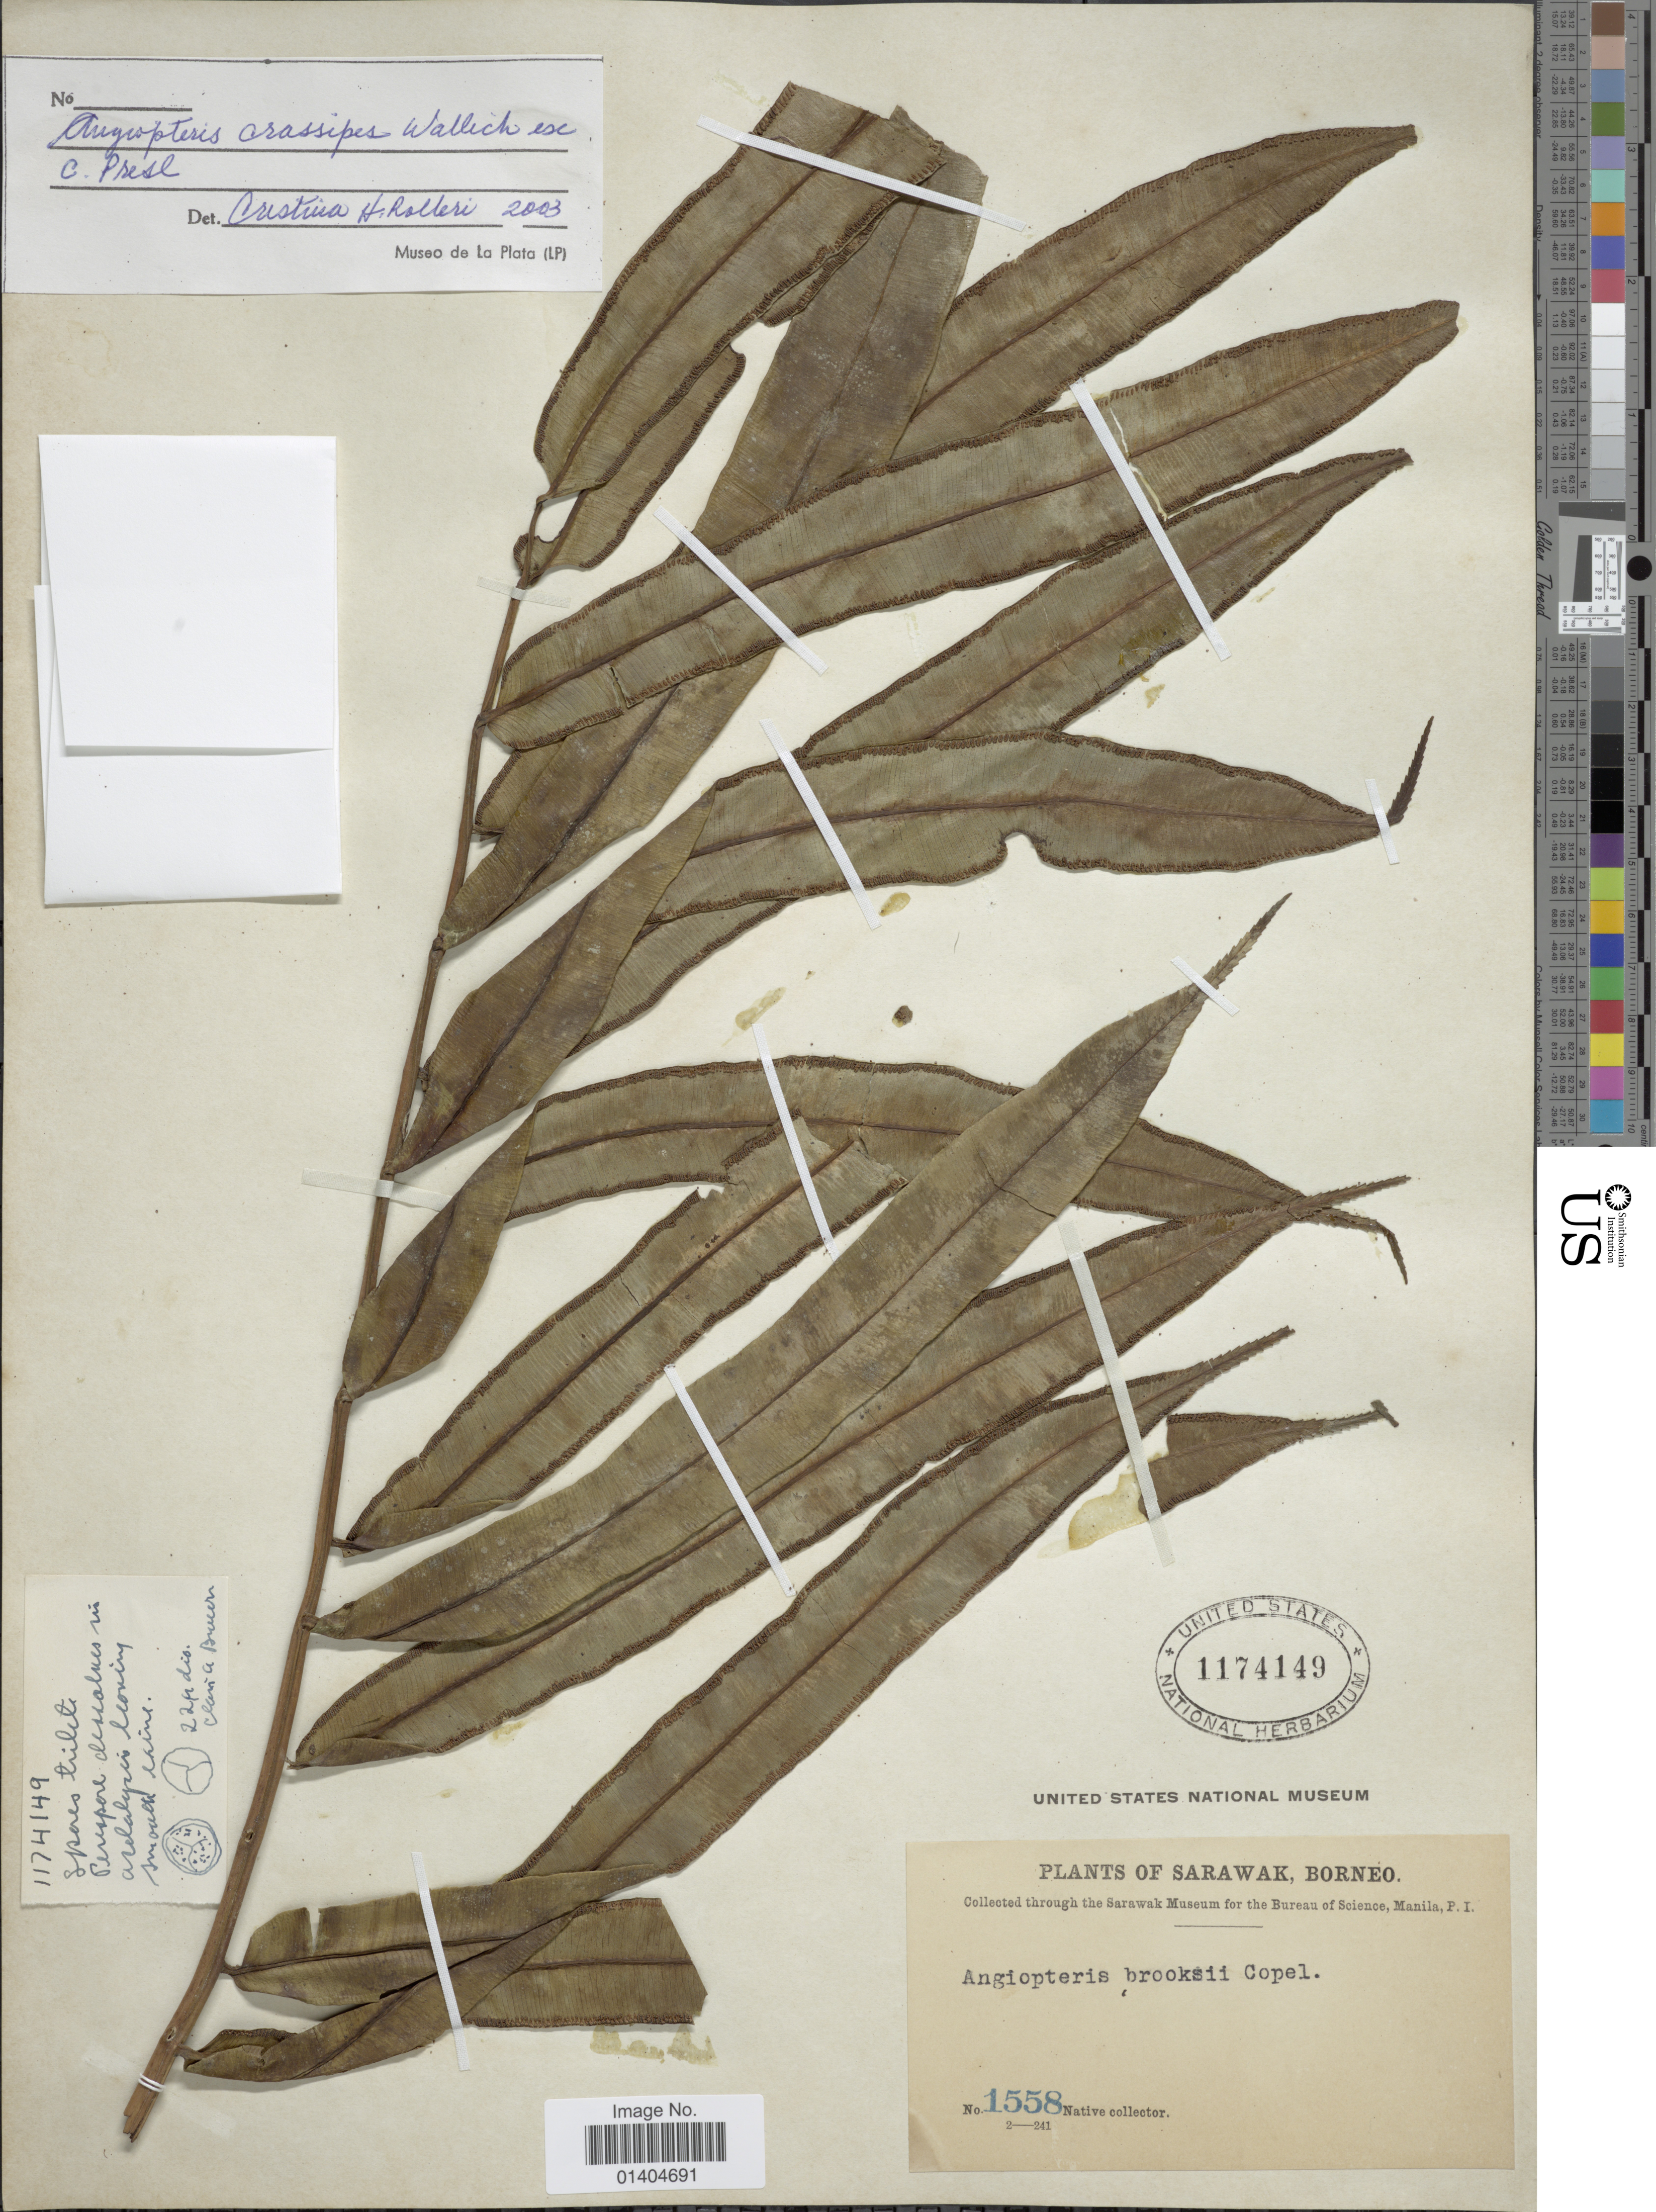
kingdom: Plantae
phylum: Tracheophyta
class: Polypodiopsida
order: Marattiales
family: Marattiaceae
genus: Angiopteris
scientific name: Angiopteris crassipes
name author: Wall. ex C. Presl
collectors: Native collector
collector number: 1558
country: Malaysia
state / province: Sarawak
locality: Borneo.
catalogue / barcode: US 1174149